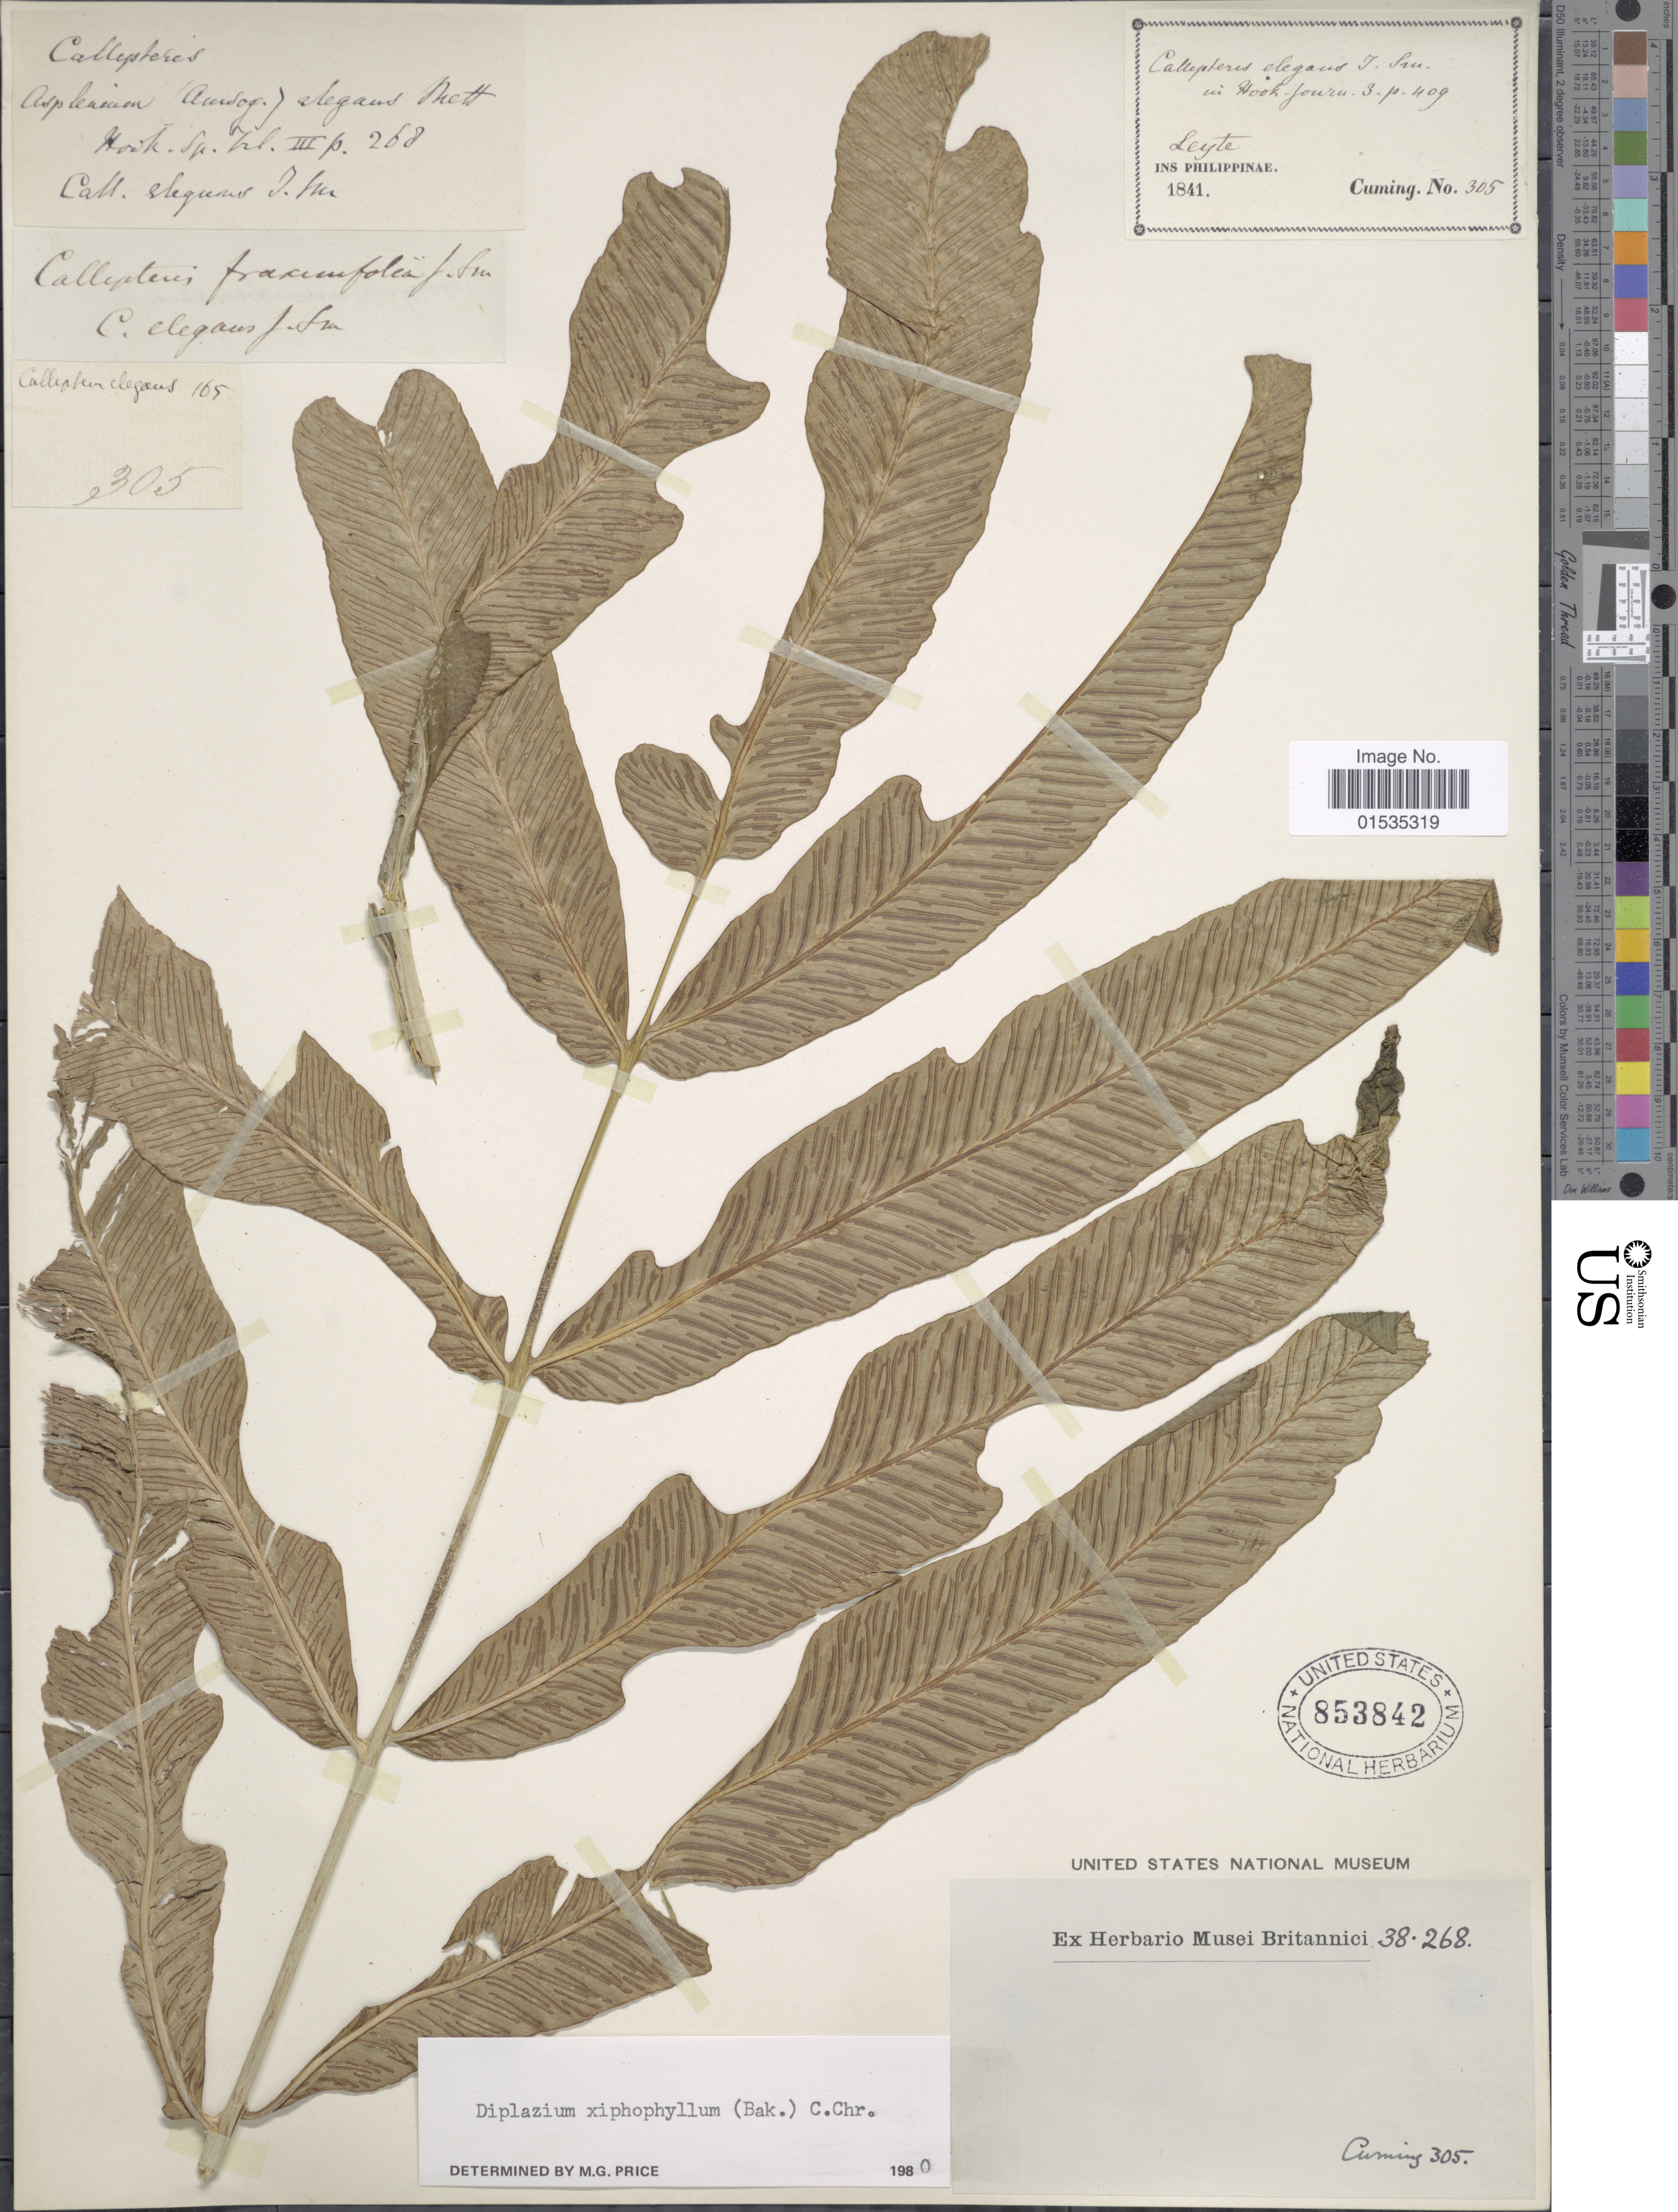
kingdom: Plantae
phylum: Tracheophyta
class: Polypodiopsida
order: Polypodiales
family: Athyriaceae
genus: Diplazium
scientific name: Diplazium xiphophyllum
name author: (Baker) C. Chr.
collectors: -. Cuming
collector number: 305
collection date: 1841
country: Philippines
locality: Leyte, Ins Philippinae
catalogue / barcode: US 853842